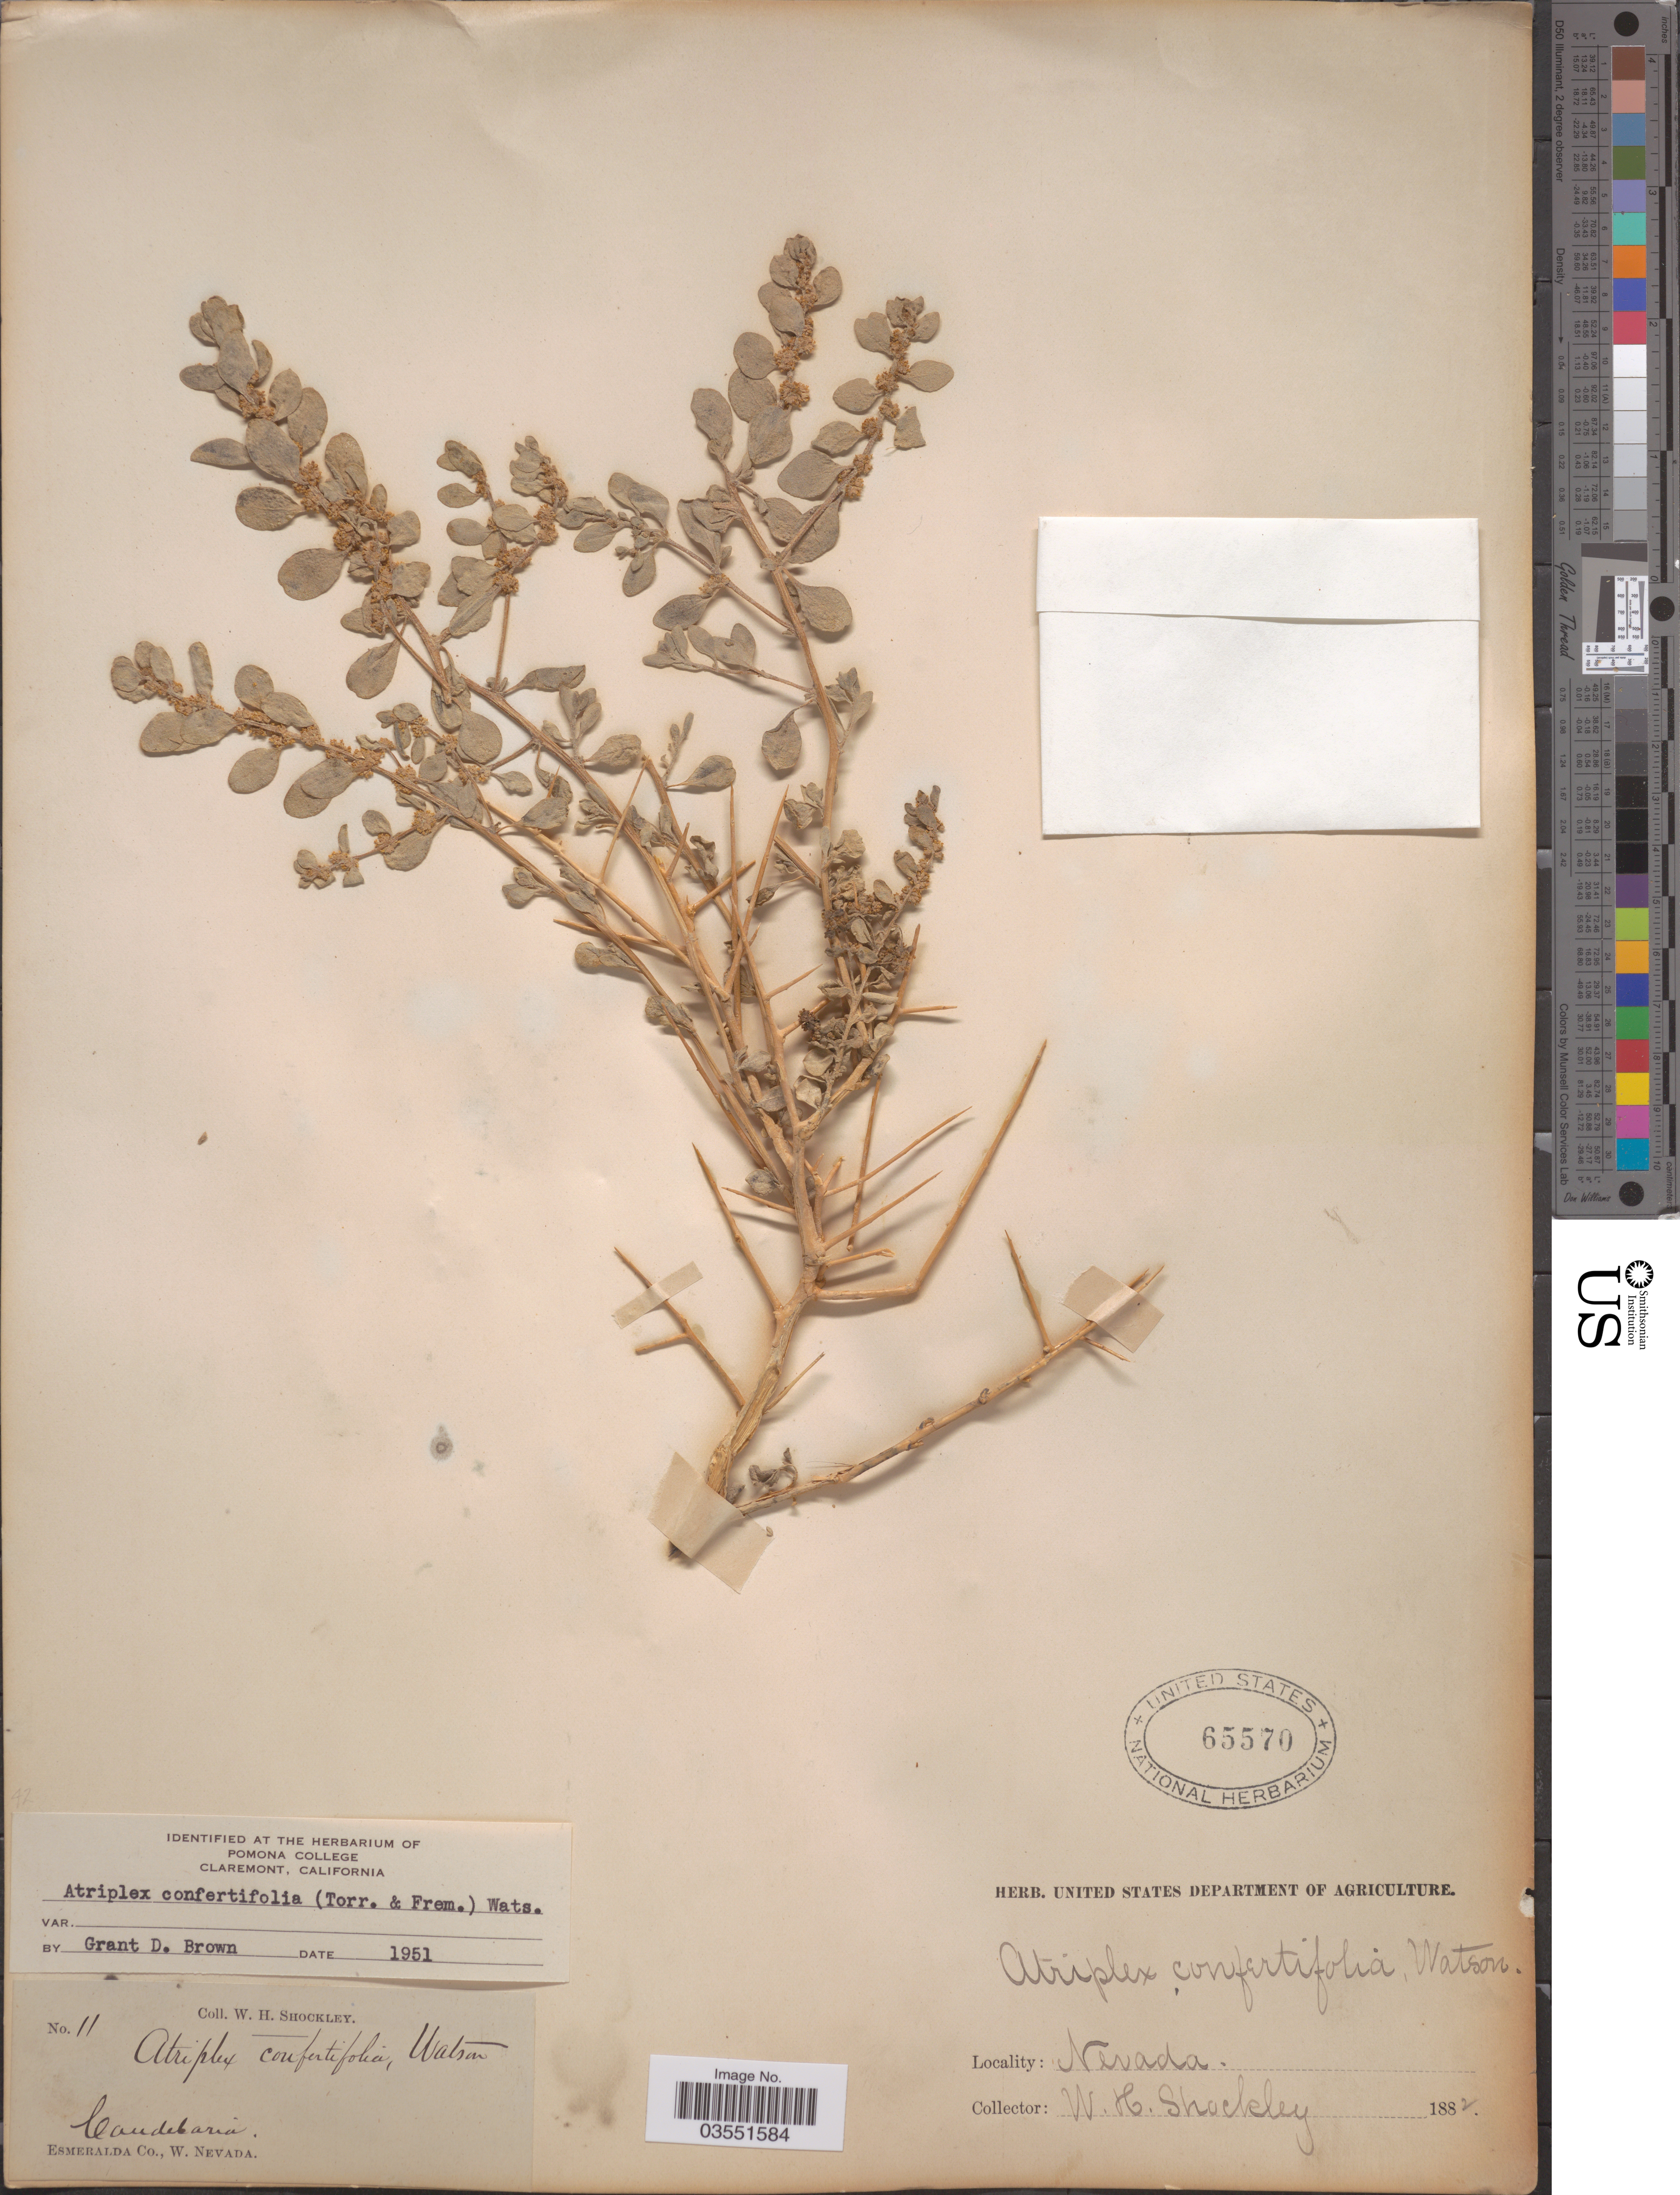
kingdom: Plantae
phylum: Tracheophyta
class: Magnoliopsida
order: Caryophyllales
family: Amaranthaceae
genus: Atriplex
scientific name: Atriplex confertifolia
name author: (Torr. & Frém.) S. Watson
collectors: W. Shockley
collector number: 11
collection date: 1882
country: United States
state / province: Nevada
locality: Candelaria. Esmeralda Co., W. Nevada.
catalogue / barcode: US 65570